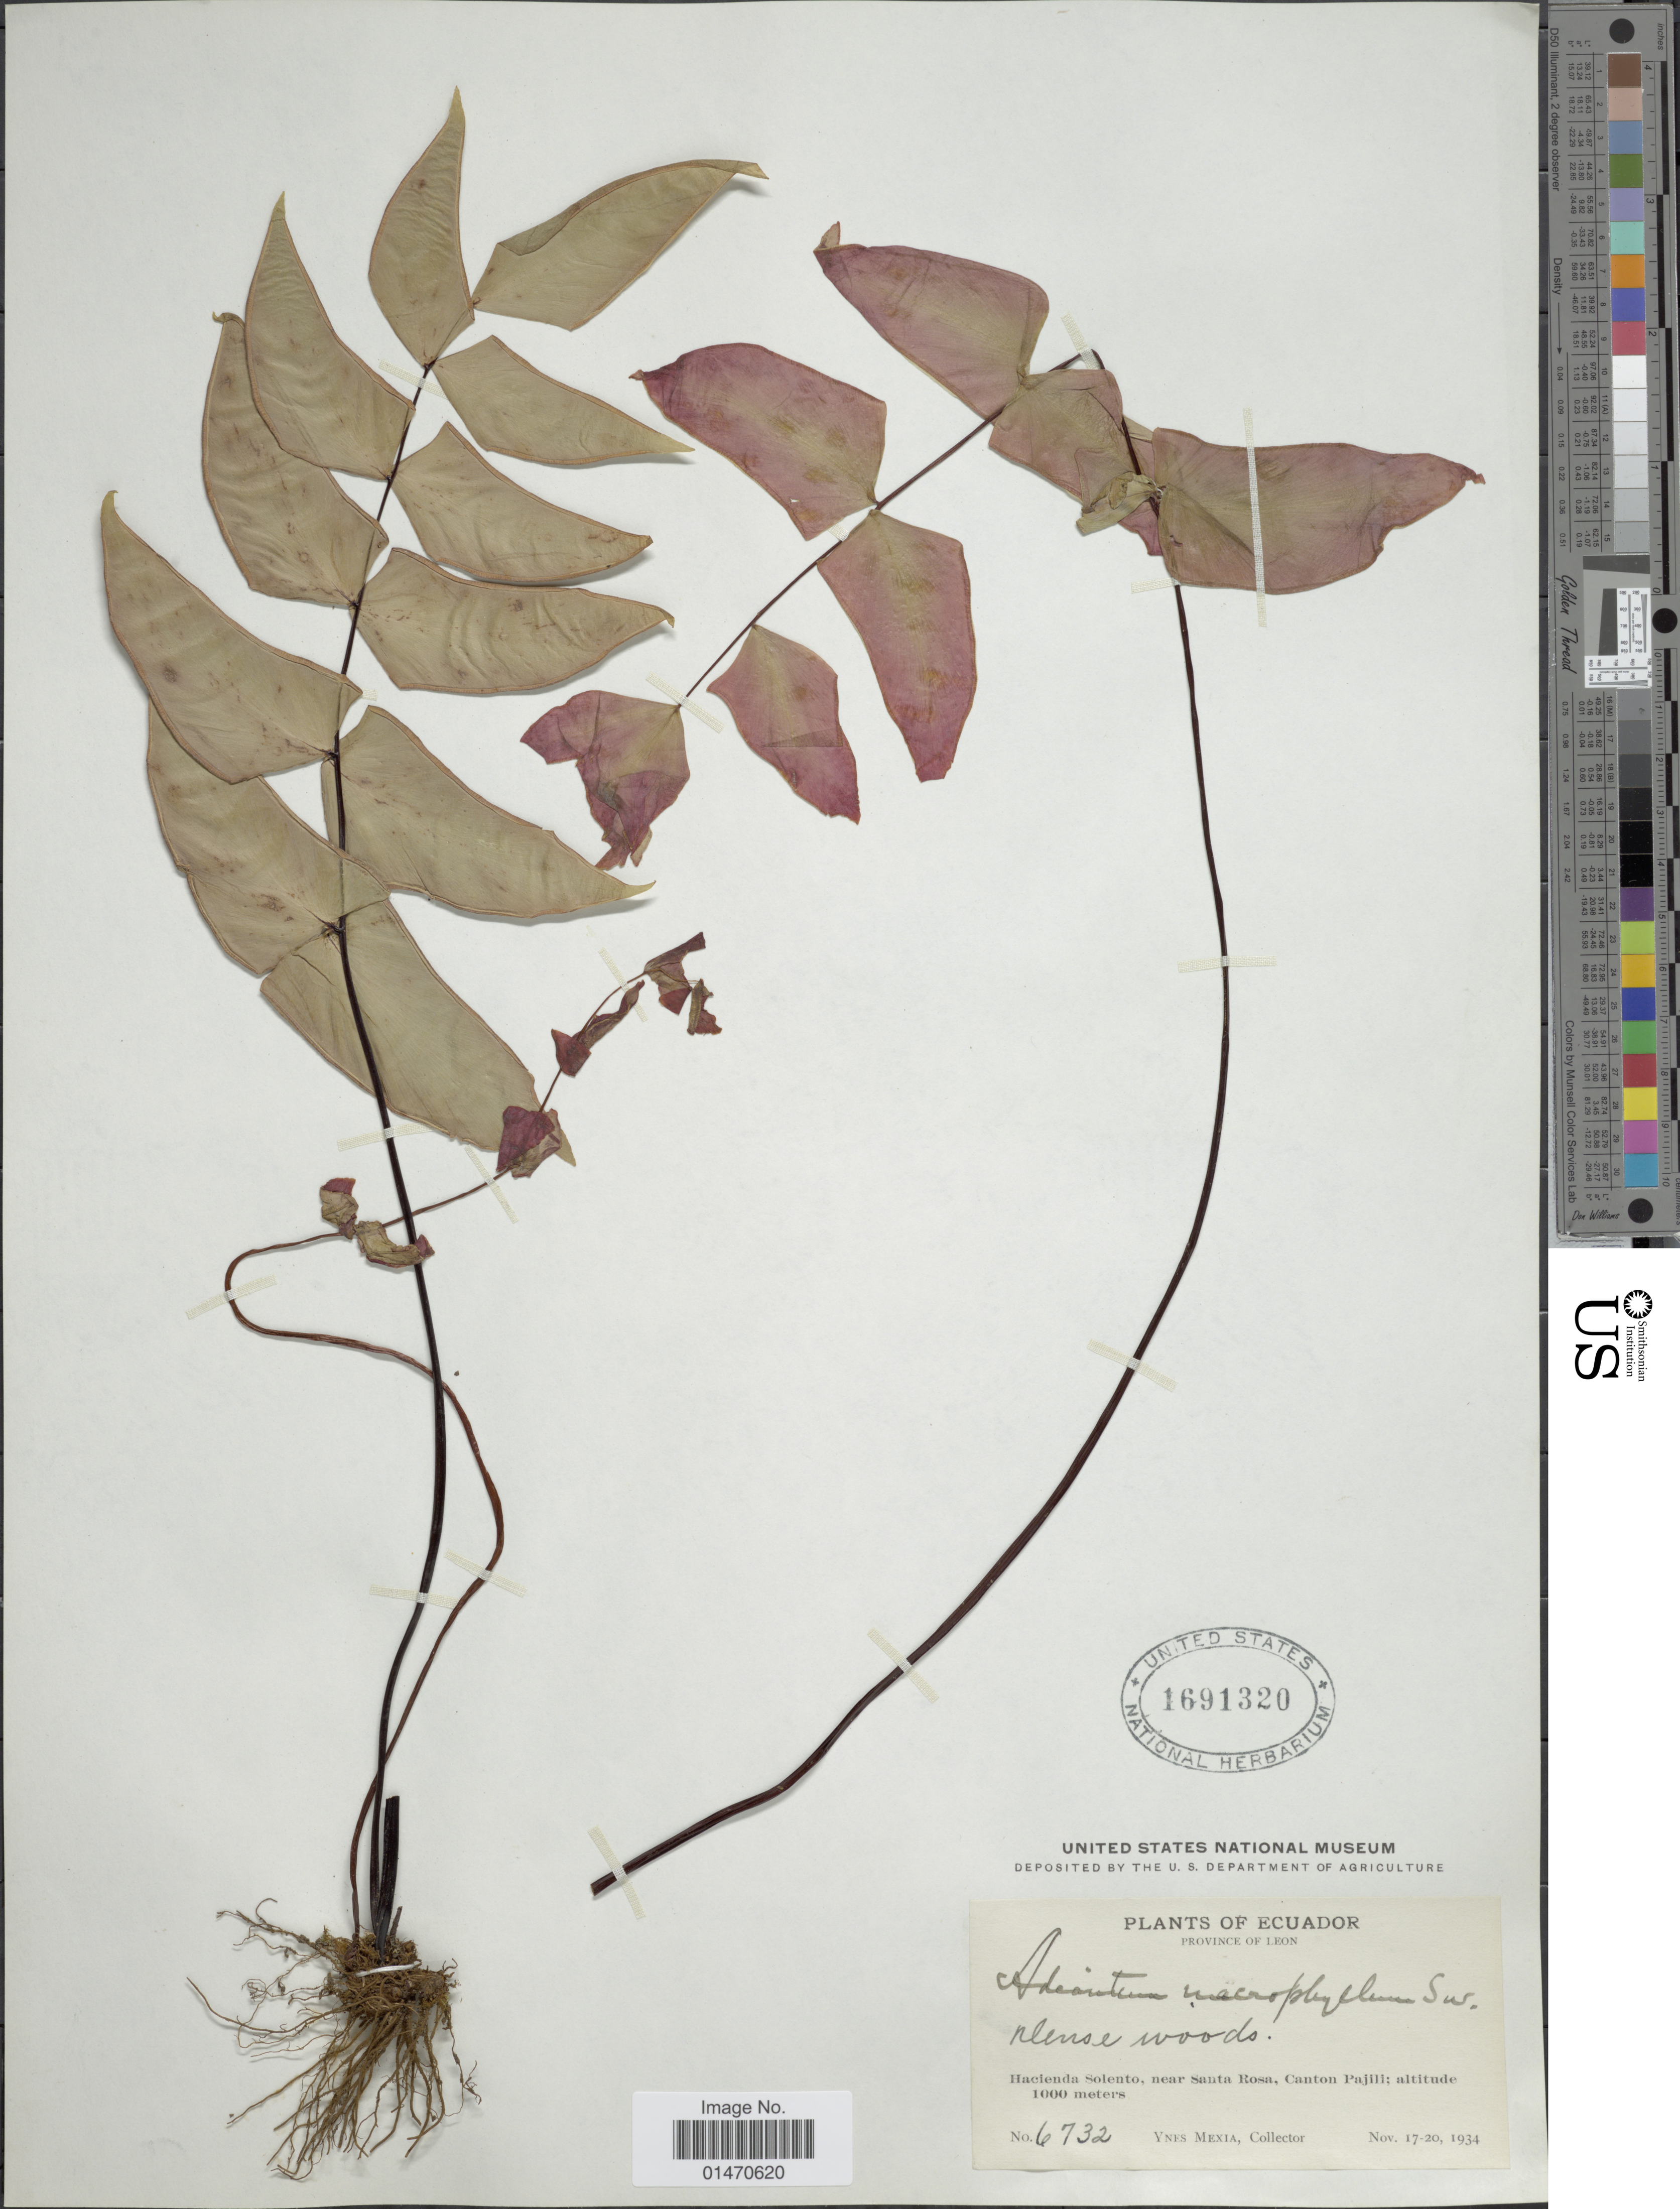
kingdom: Plantae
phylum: Tracheophyta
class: Polypodiopsida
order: Polypodiales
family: Pteridaceae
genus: Adiantum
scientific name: Adiantum macrophyllum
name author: Sw.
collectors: Y. Mexia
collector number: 6732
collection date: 1934-11-17/1934-11-20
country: Ecuador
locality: Province of Leon, Hacienda Solento, near Santa Rosa, Canton Pajili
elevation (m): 1000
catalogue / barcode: US 1691320